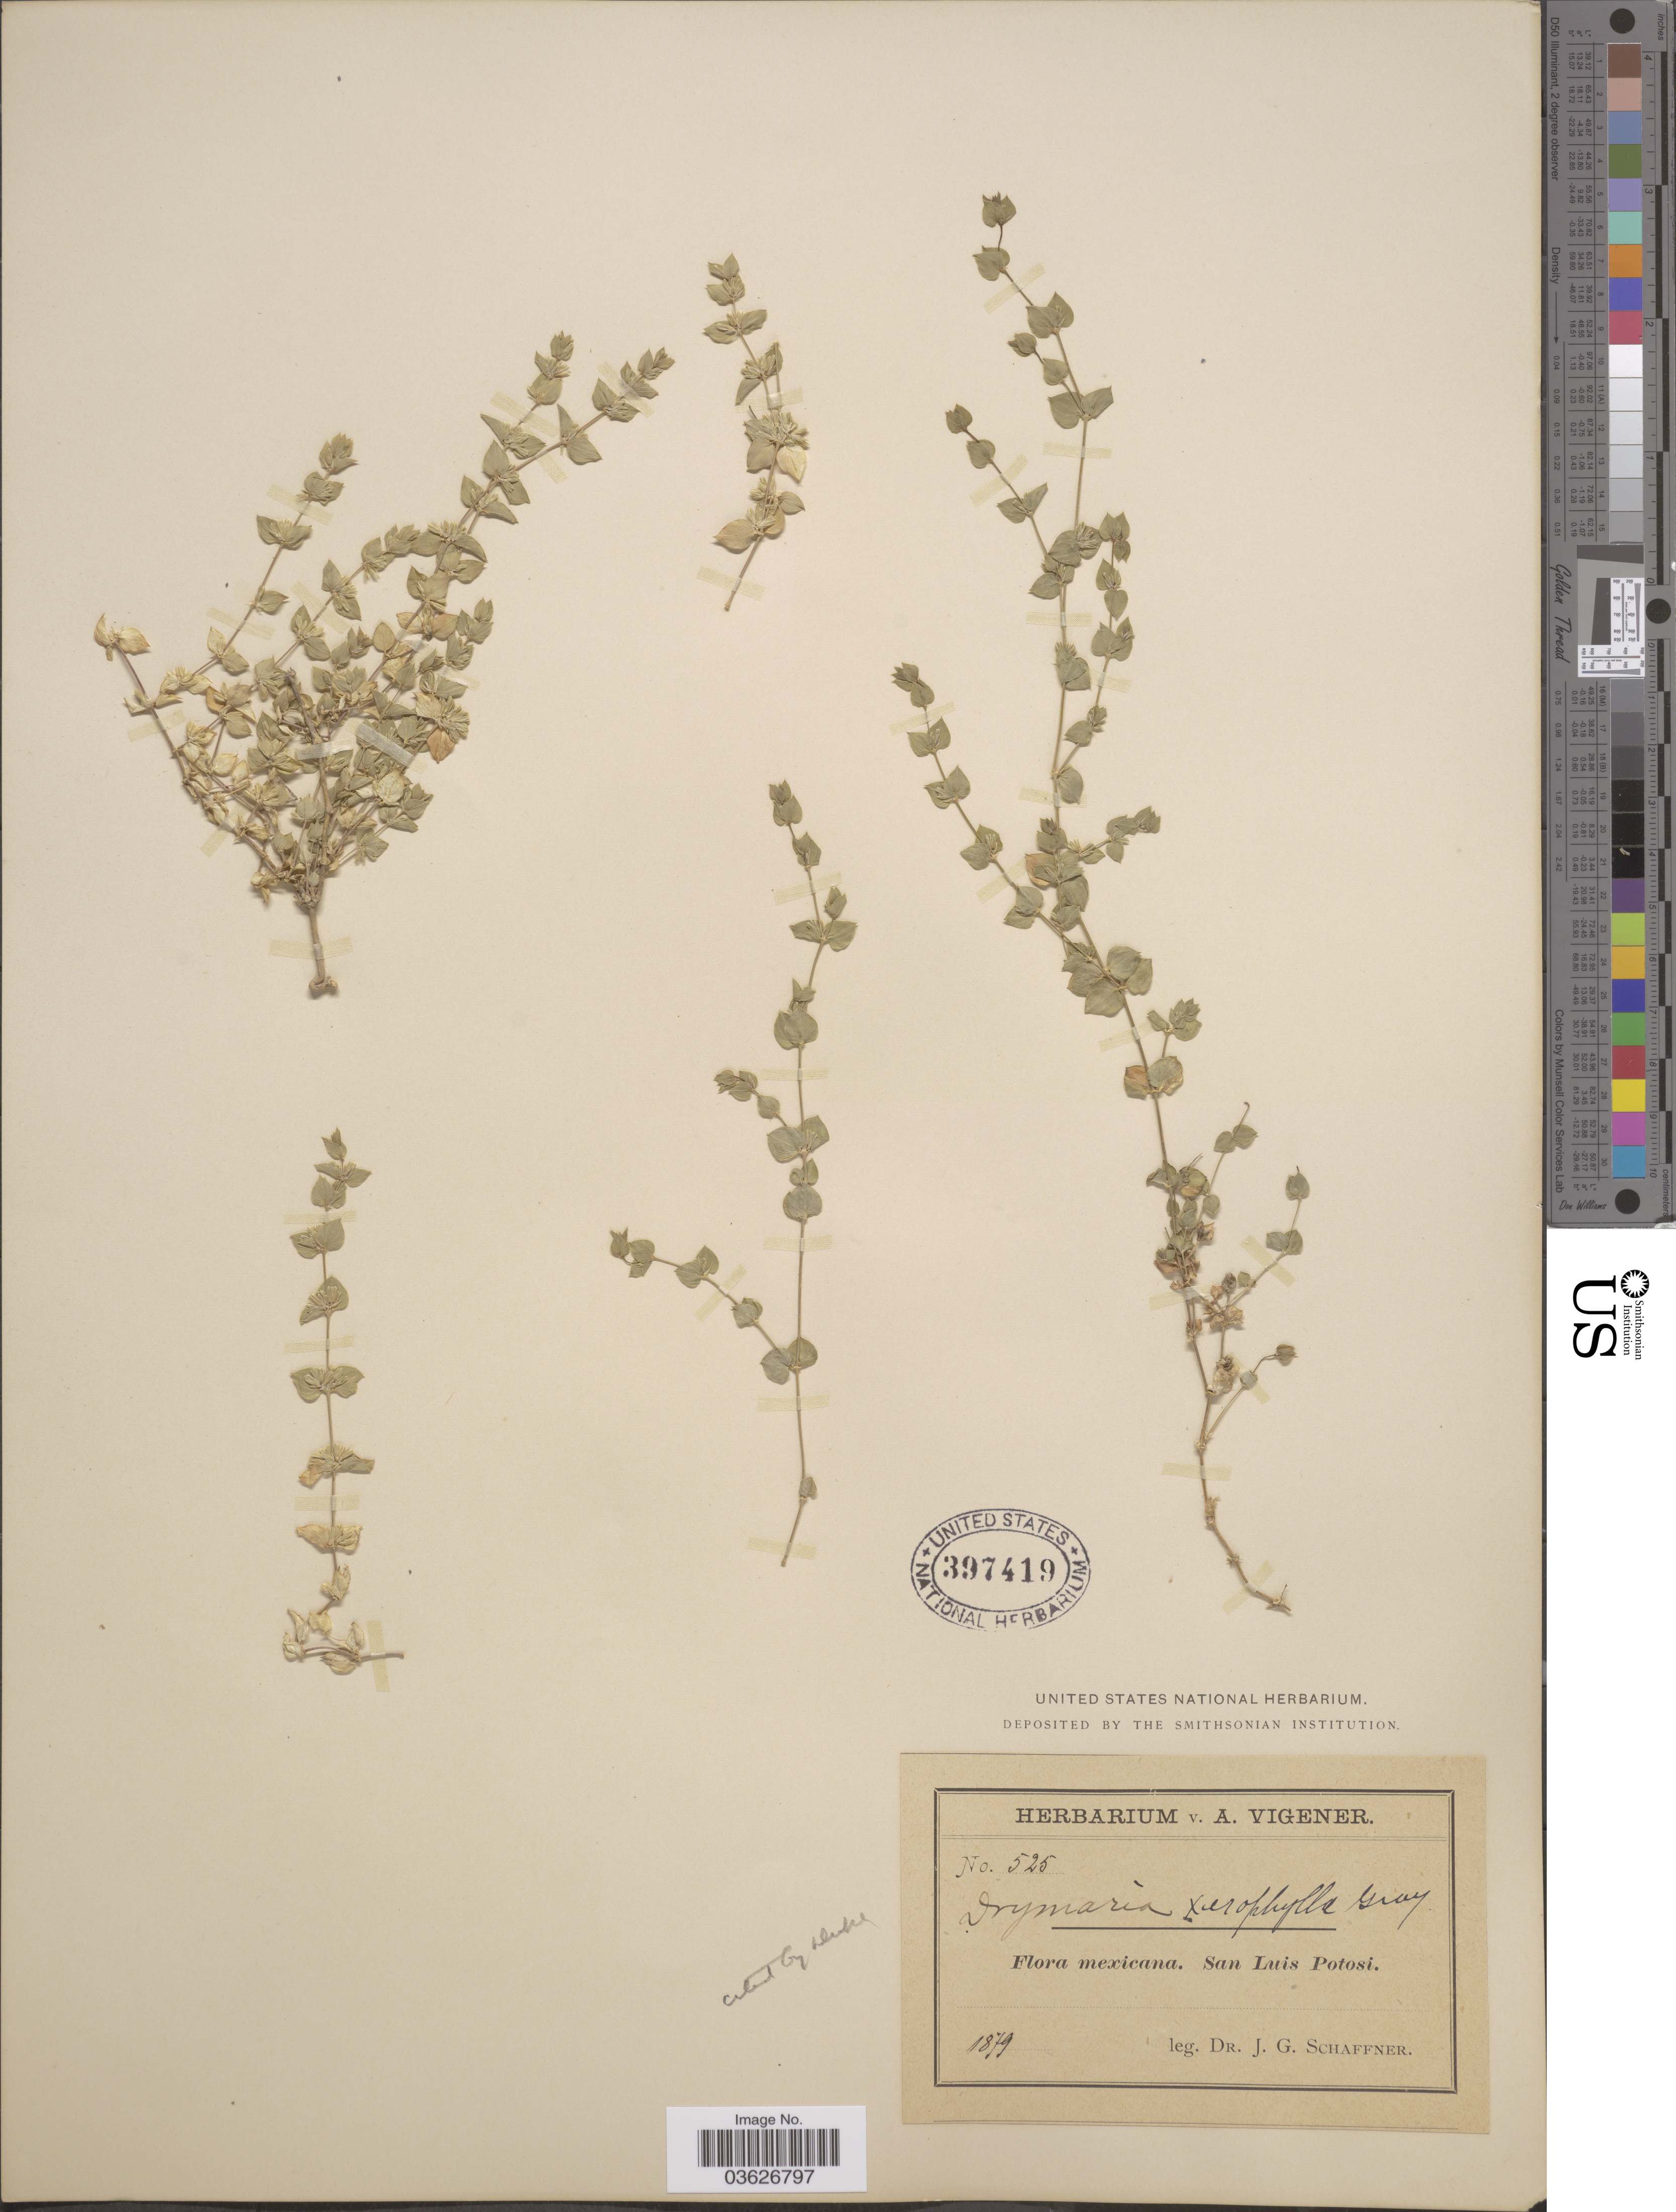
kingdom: Plantae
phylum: Tracheophyta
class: Magnoliopsida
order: Caryophyllales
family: Caryophyllaceae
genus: Drymaria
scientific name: Drymaria xerophylla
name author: A. Gray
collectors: J. G. Schaffner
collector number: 525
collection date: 1879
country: Mexico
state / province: San Luis Potosí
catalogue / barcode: US 397419